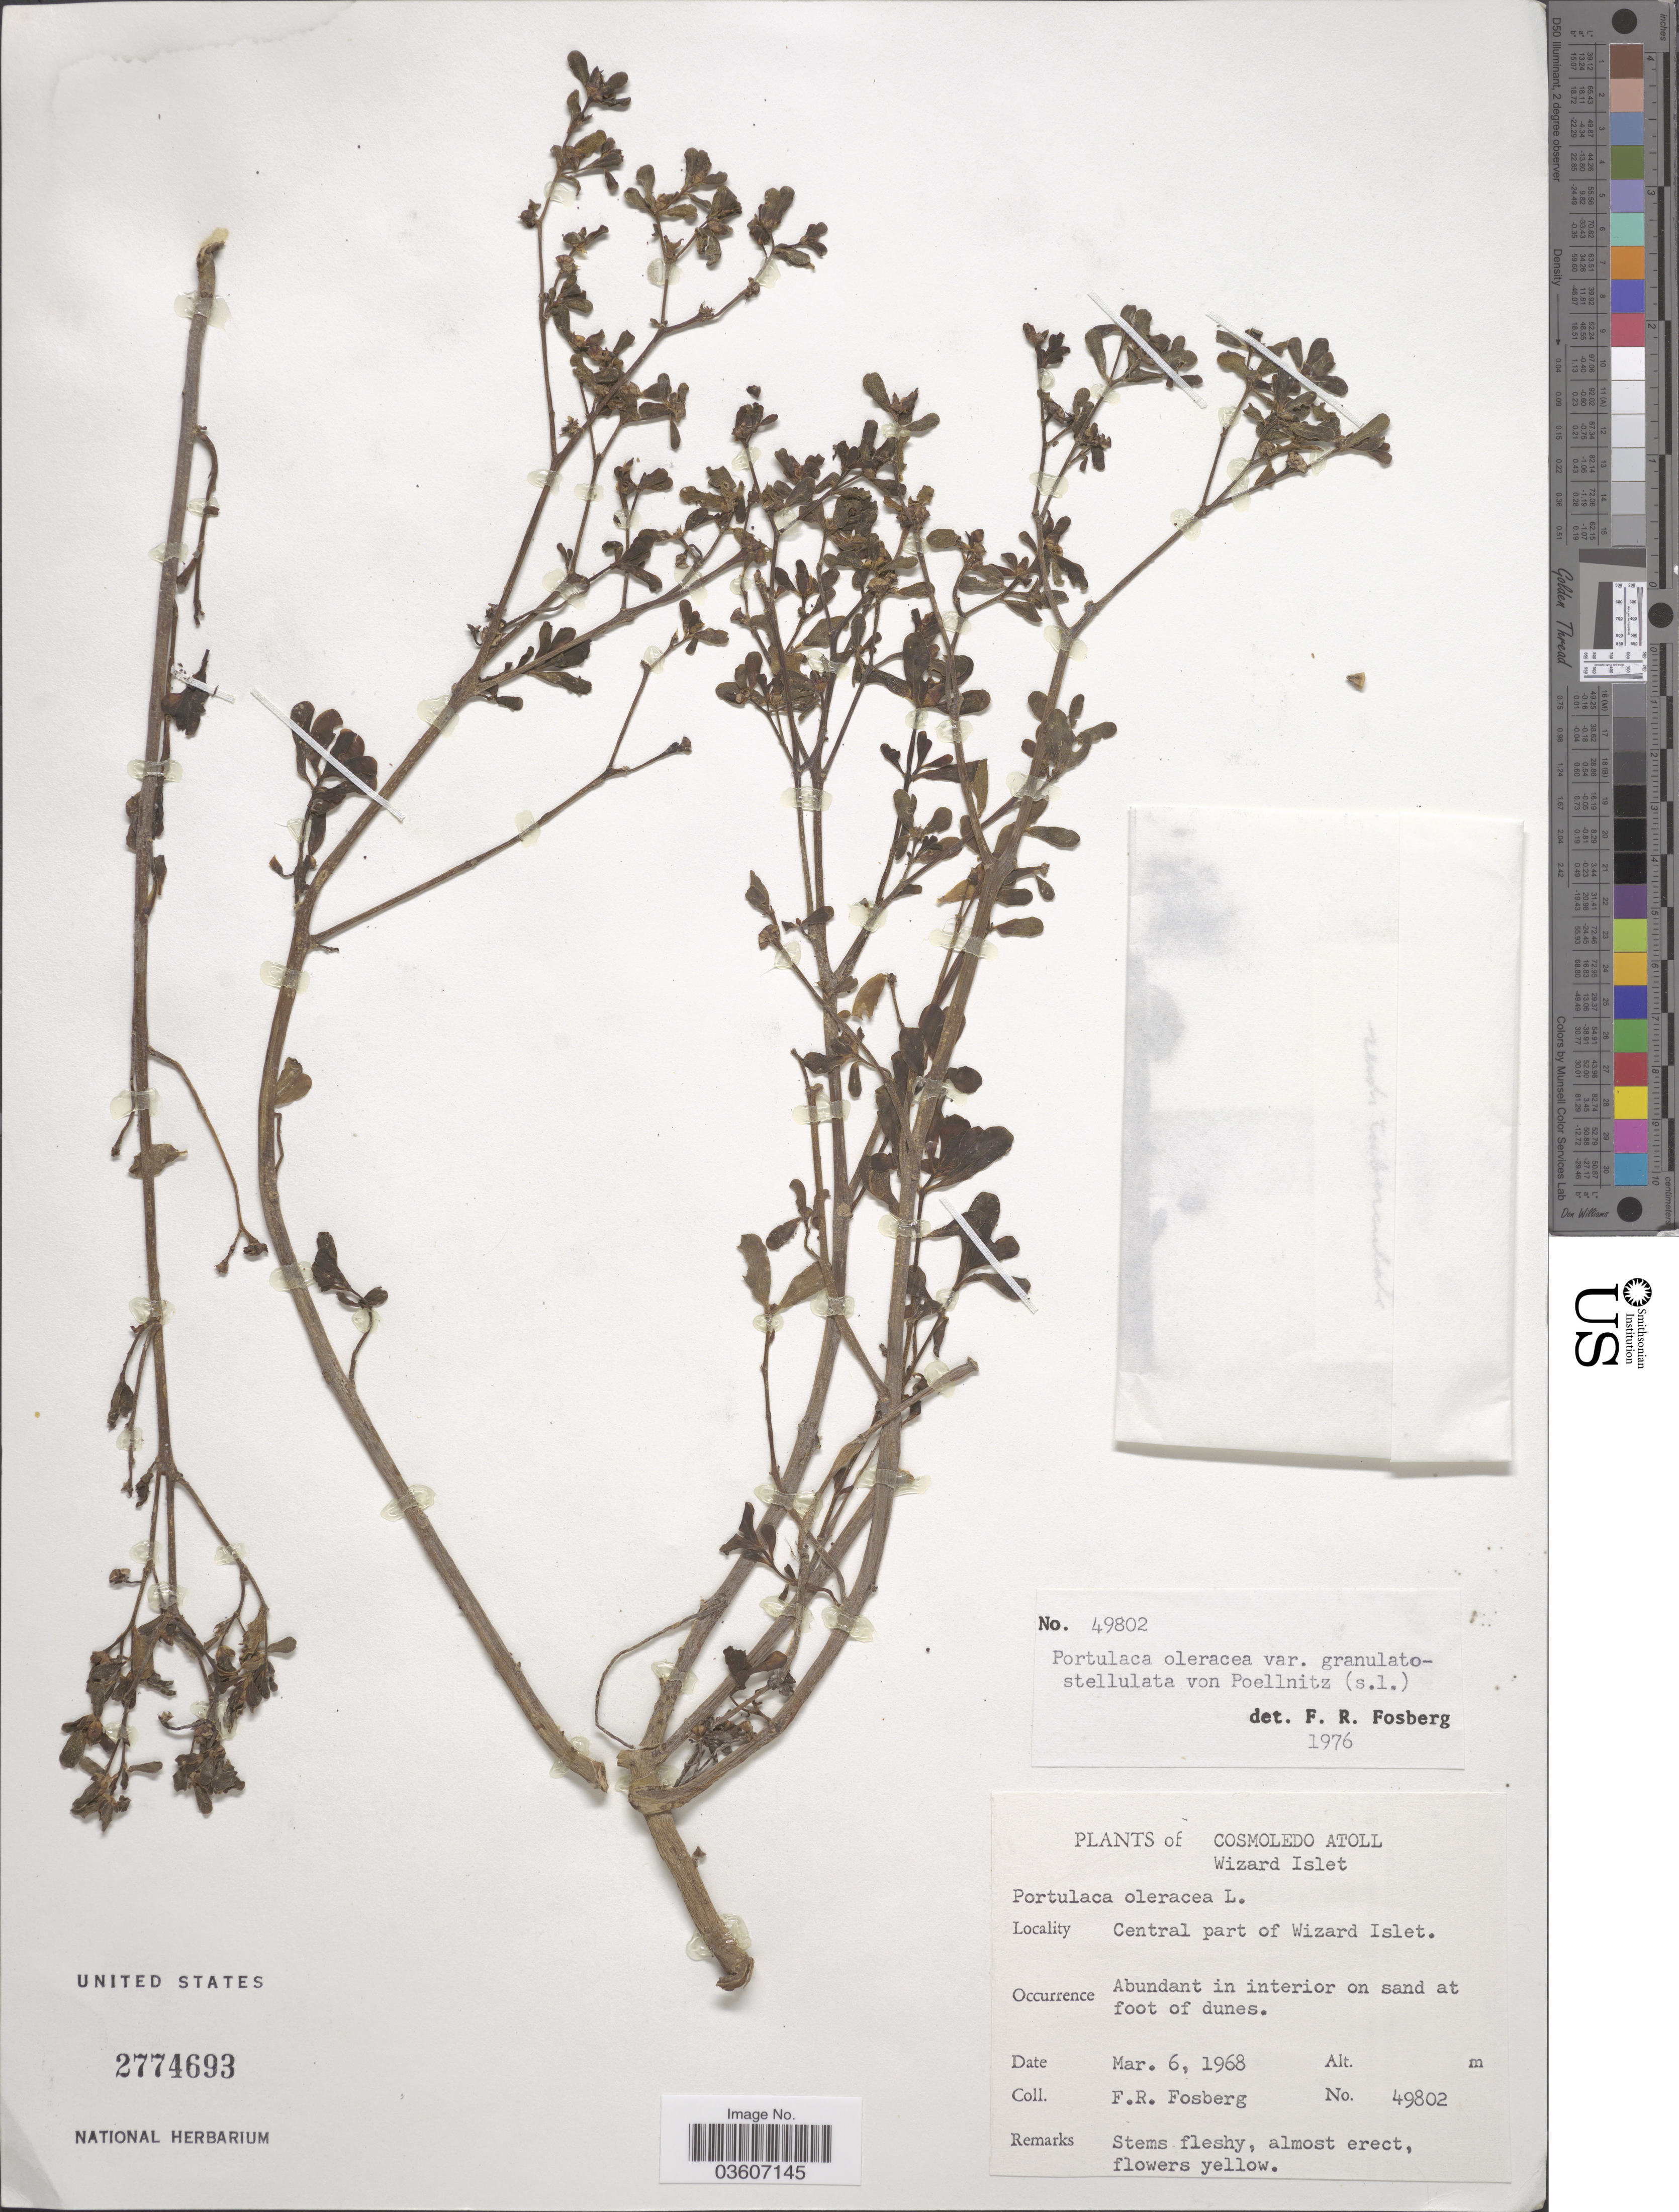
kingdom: Plantae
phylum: Tracheophyta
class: Magnoliopsida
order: Caryophyllales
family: Portulacaceae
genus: Portulaca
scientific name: Portulaca oleracea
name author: L.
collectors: F. R. Fosberg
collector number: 49802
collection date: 1968-03-06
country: Seychelles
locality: Cosmoledo Atoll. Wizard Islet. Central part of Wizard Islet.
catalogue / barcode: US 2774693